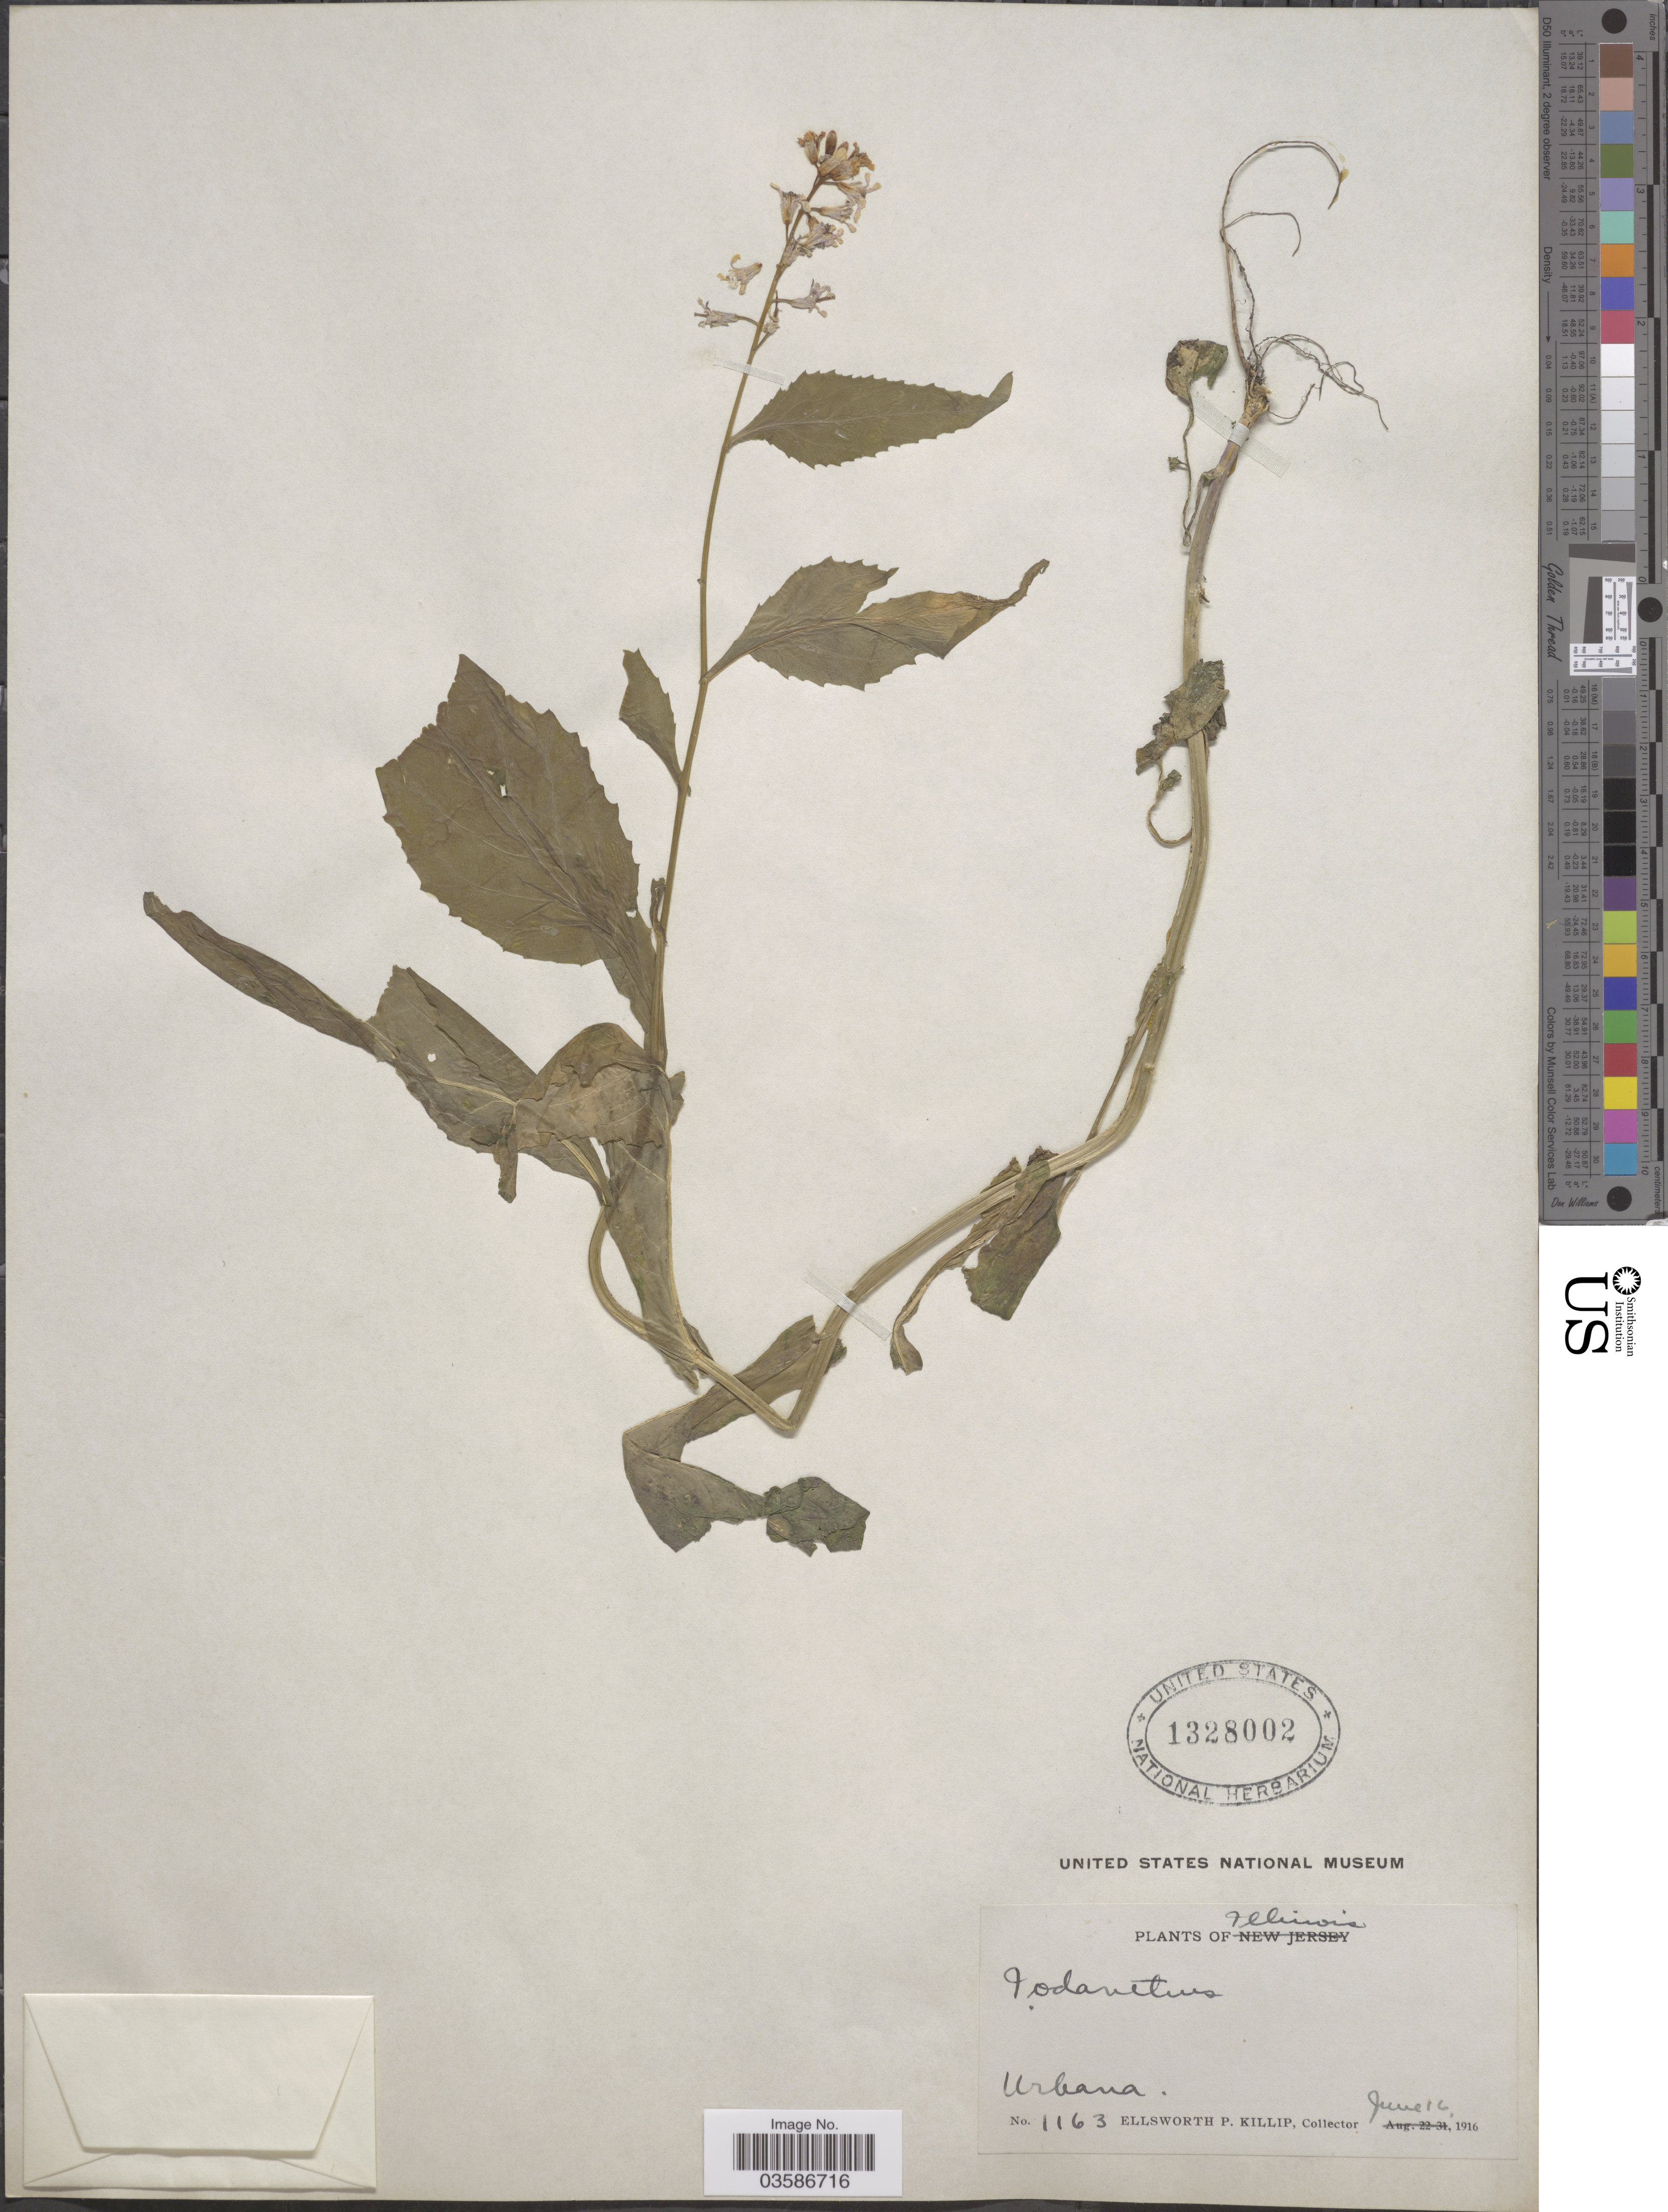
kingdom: Plantae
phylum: Tracheophyta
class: Magnoliopsida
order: Brassicales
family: Brassicaceae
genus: Iodanthus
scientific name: Iodanthus pinnatifidus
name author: (Michx.) Steud.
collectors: E. P. Killip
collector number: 1163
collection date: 1916-06-16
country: United States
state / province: Illinois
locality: Urbana.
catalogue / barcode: US 1328002